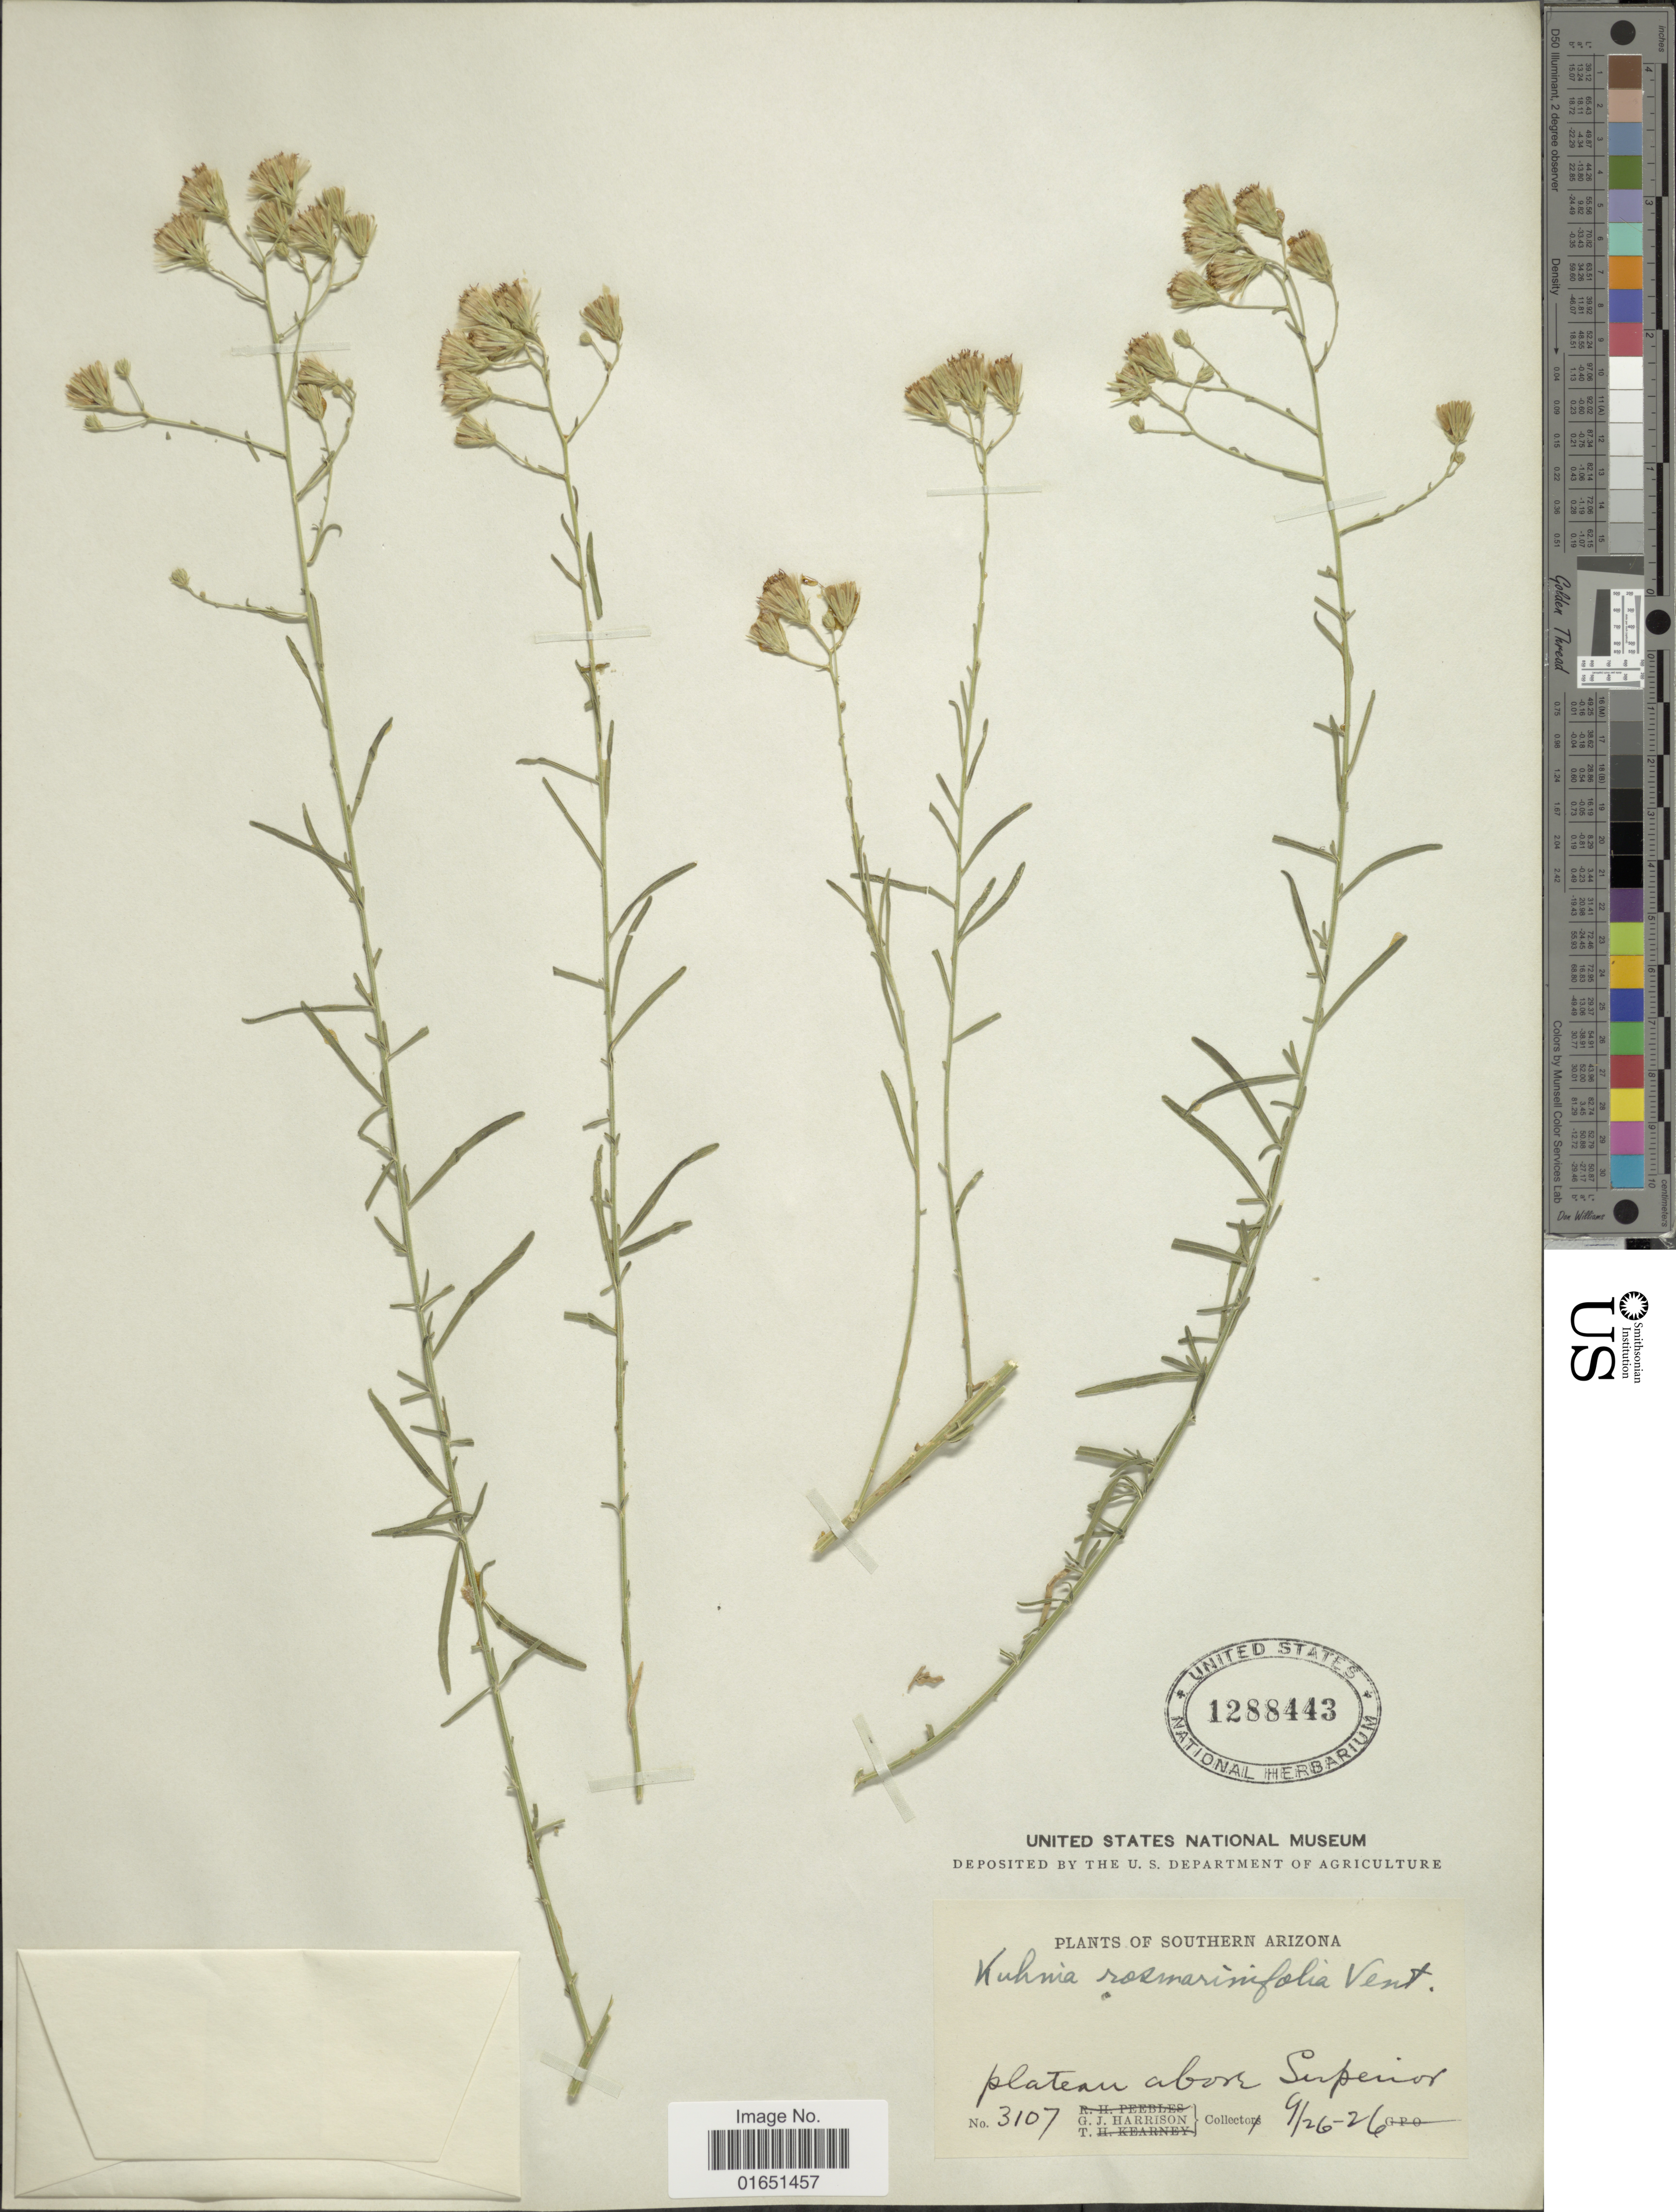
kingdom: Plantae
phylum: Tracheophyta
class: Magnoliopsida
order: Asterales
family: Asteraceae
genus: Brickellia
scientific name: Brickellia rosmarinifolia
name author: (Vent.) W.A. Weber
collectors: G. J. Harrison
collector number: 3107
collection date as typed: Transcribed d/m/y: 26/9/26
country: United States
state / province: Arizona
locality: Southern Arizona, Plateau above Superior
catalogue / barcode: US 1288443